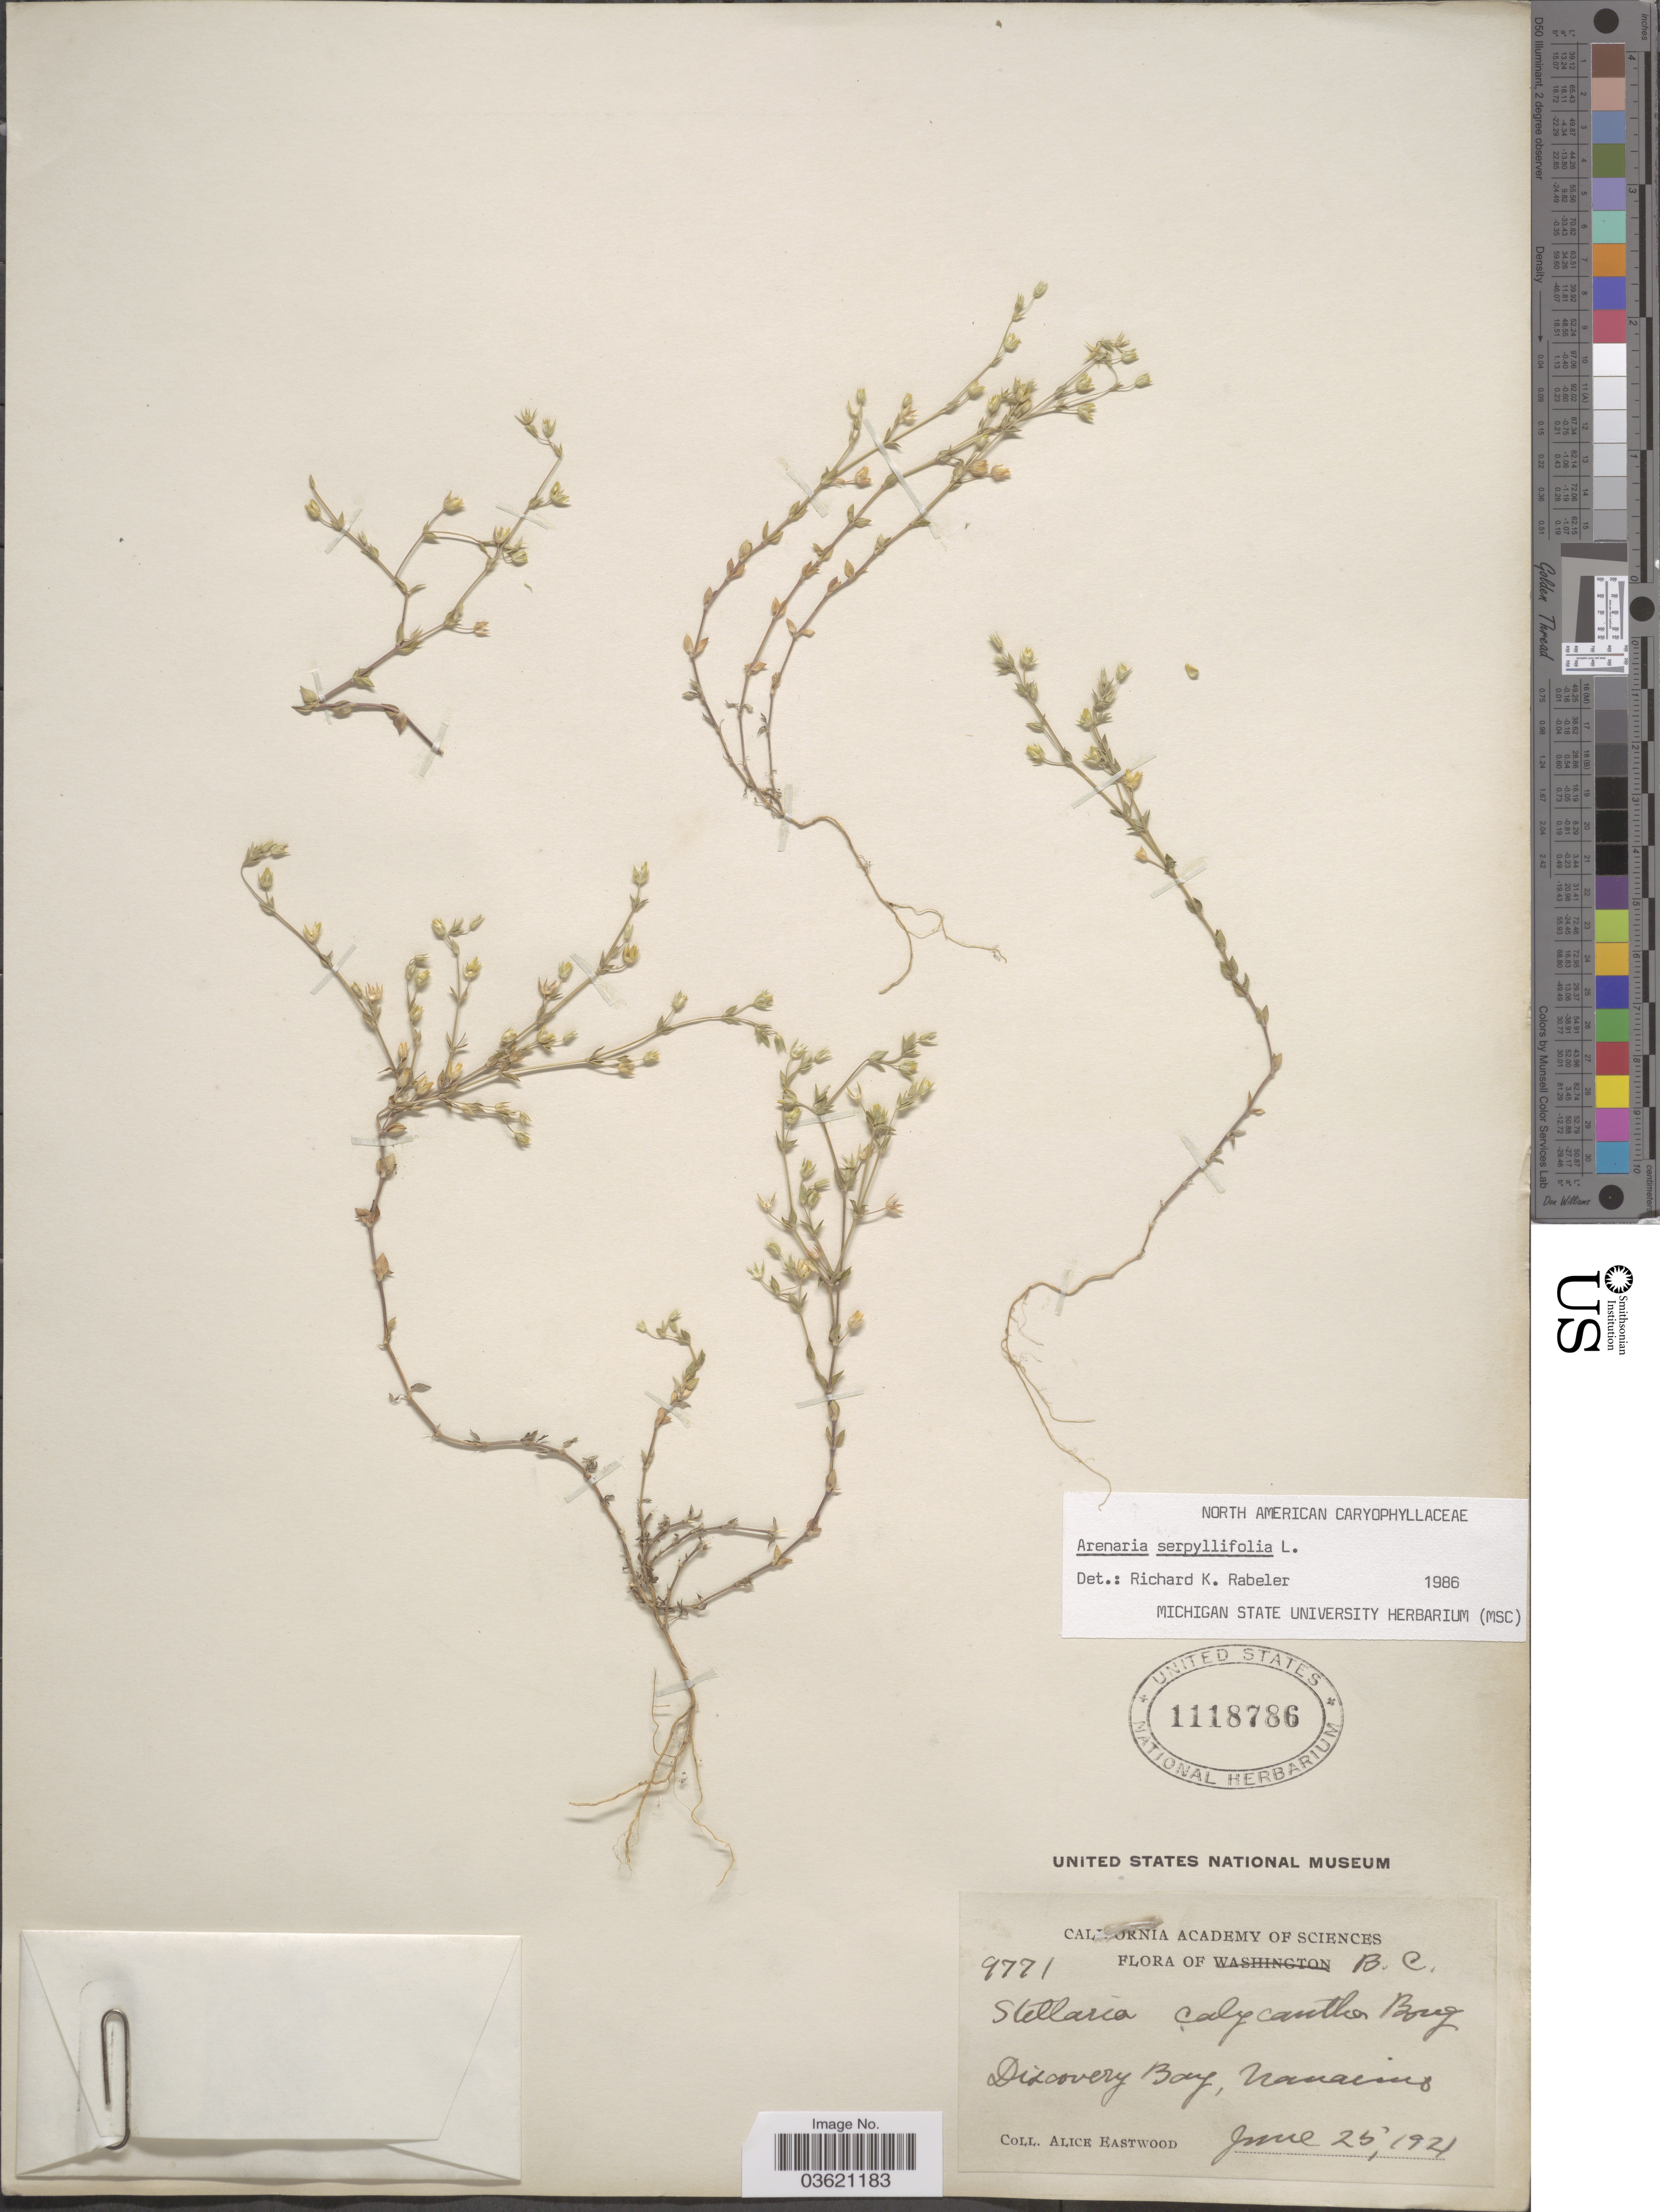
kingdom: Plantae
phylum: Tracheophyta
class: Magnoliopsida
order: Caryophyllales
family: Caryophyllaceae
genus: Arenaria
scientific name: Arenaria serpyllifolia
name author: L.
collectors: A. Eastwood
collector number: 9771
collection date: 1921-06-25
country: Canada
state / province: British Columbia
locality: Discovery Bay, Nanaimo.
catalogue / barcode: US 1118786